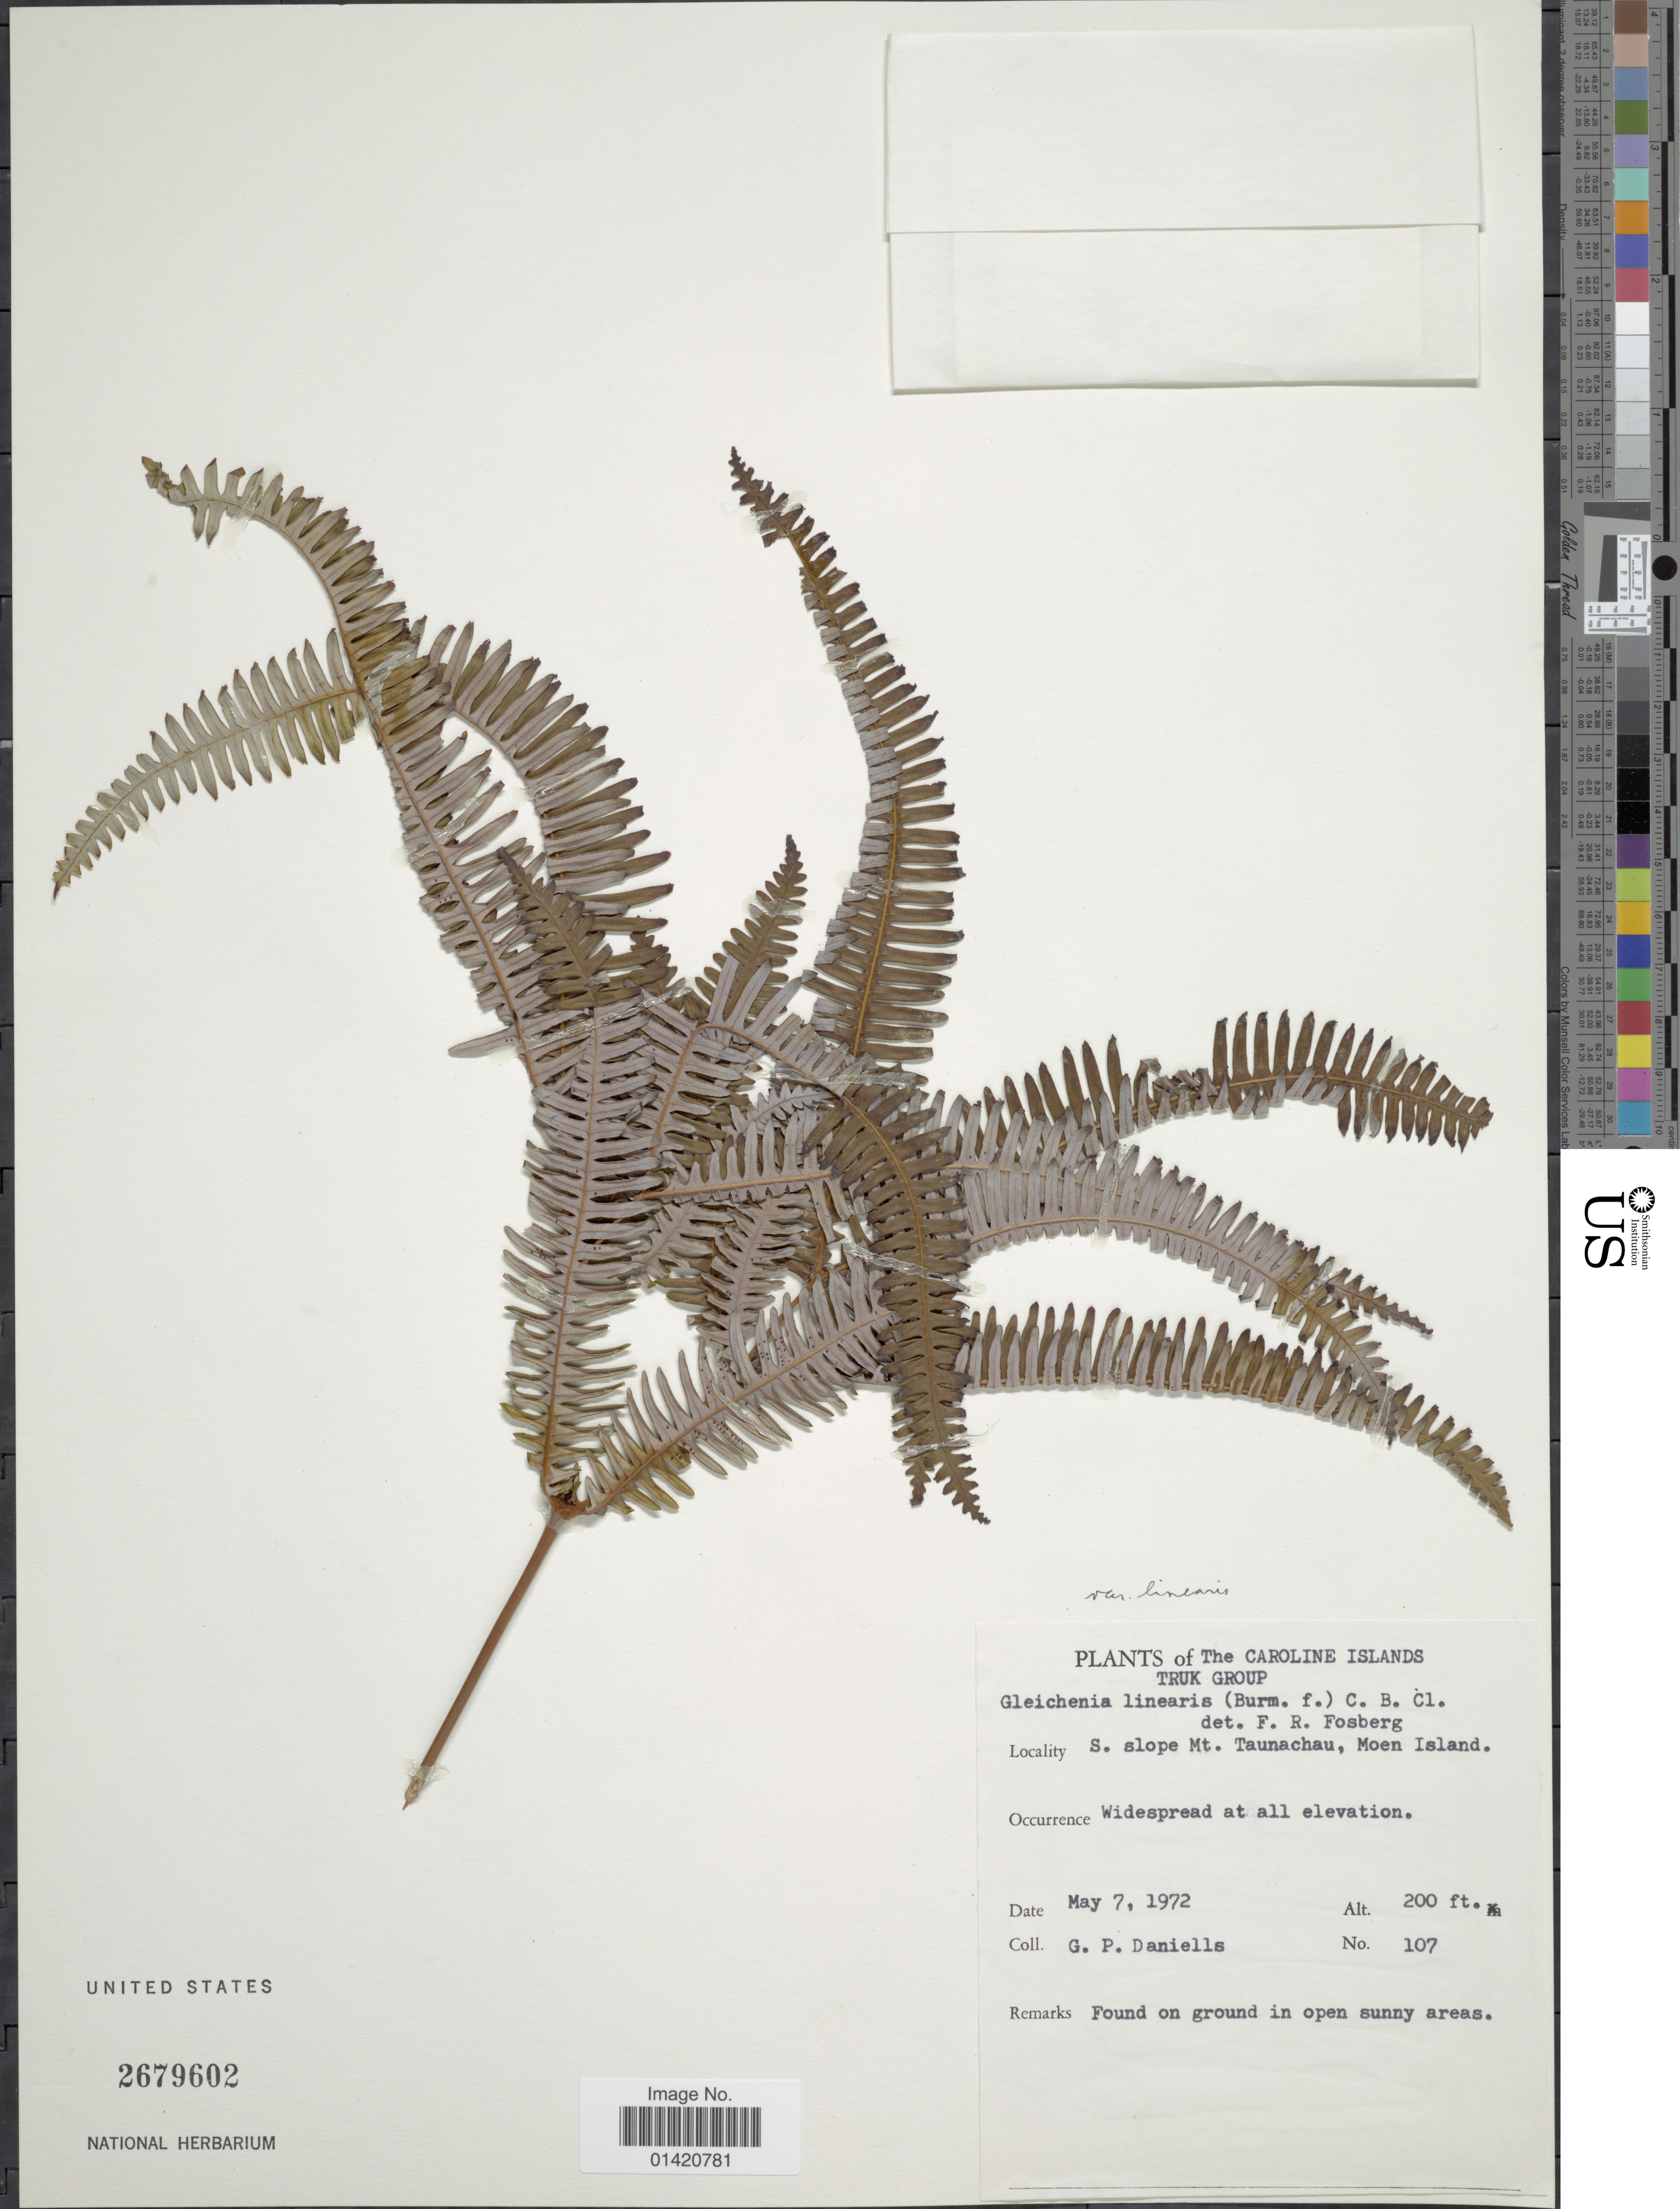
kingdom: Plantae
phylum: Tracheophyta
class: Polypodiopsida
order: Gleicheniales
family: Gleicheniaceae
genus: Dicranopteris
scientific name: Dicranopteris linearis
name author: (Burm. f.) Underw.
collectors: G. Daniells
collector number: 107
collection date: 1972-05-07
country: Micronesia, Federated States of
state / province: Truk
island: Moen [Wono]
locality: The Caroline Islands, Truk Group, S . slope Mt Taunachau, Moen Island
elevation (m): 61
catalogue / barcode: US 2679602